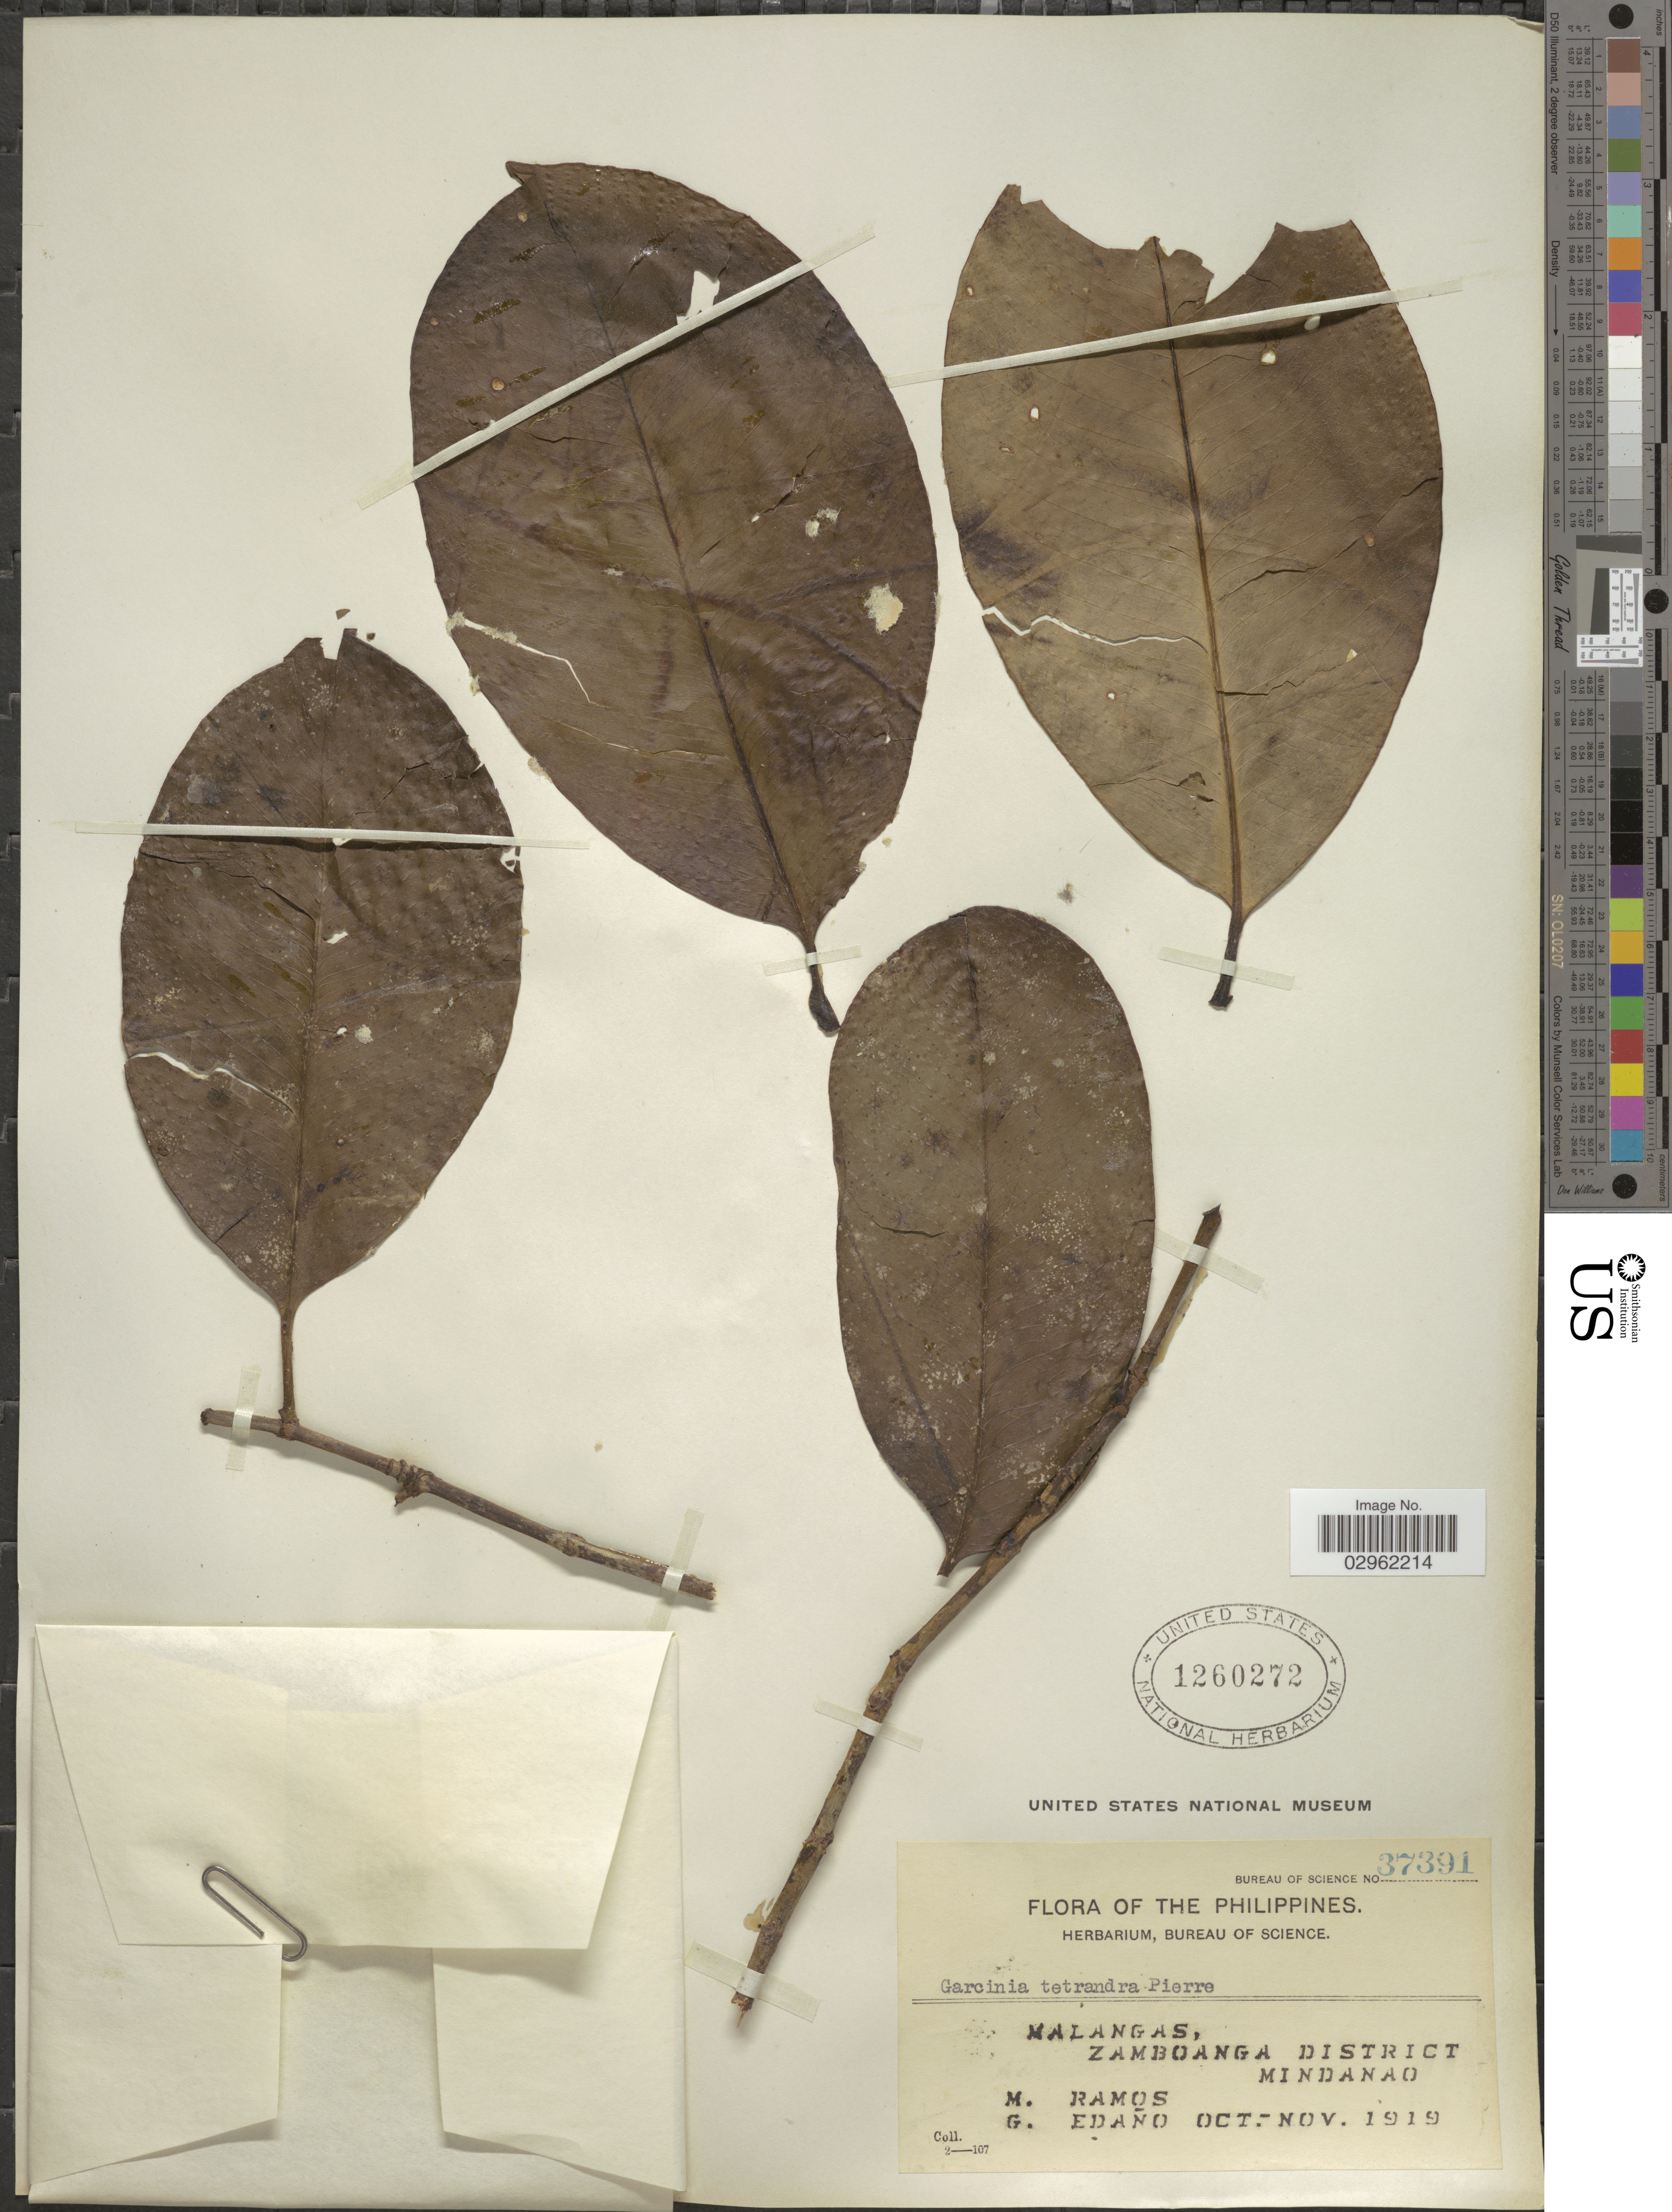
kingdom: Plantae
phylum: Tracheophyta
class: Magnoliopsida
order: Malpighiales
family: Clusiaceae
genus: Garcinia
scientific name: Garcinia tetrandra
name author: Pierre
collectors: M. Ramos & G. Edaño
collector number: Bureau of Science 37391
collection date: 1919-10/1919-11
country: Philippines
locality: Malangas, Zamboanga District, Mindanao.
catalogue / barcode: US 1260272